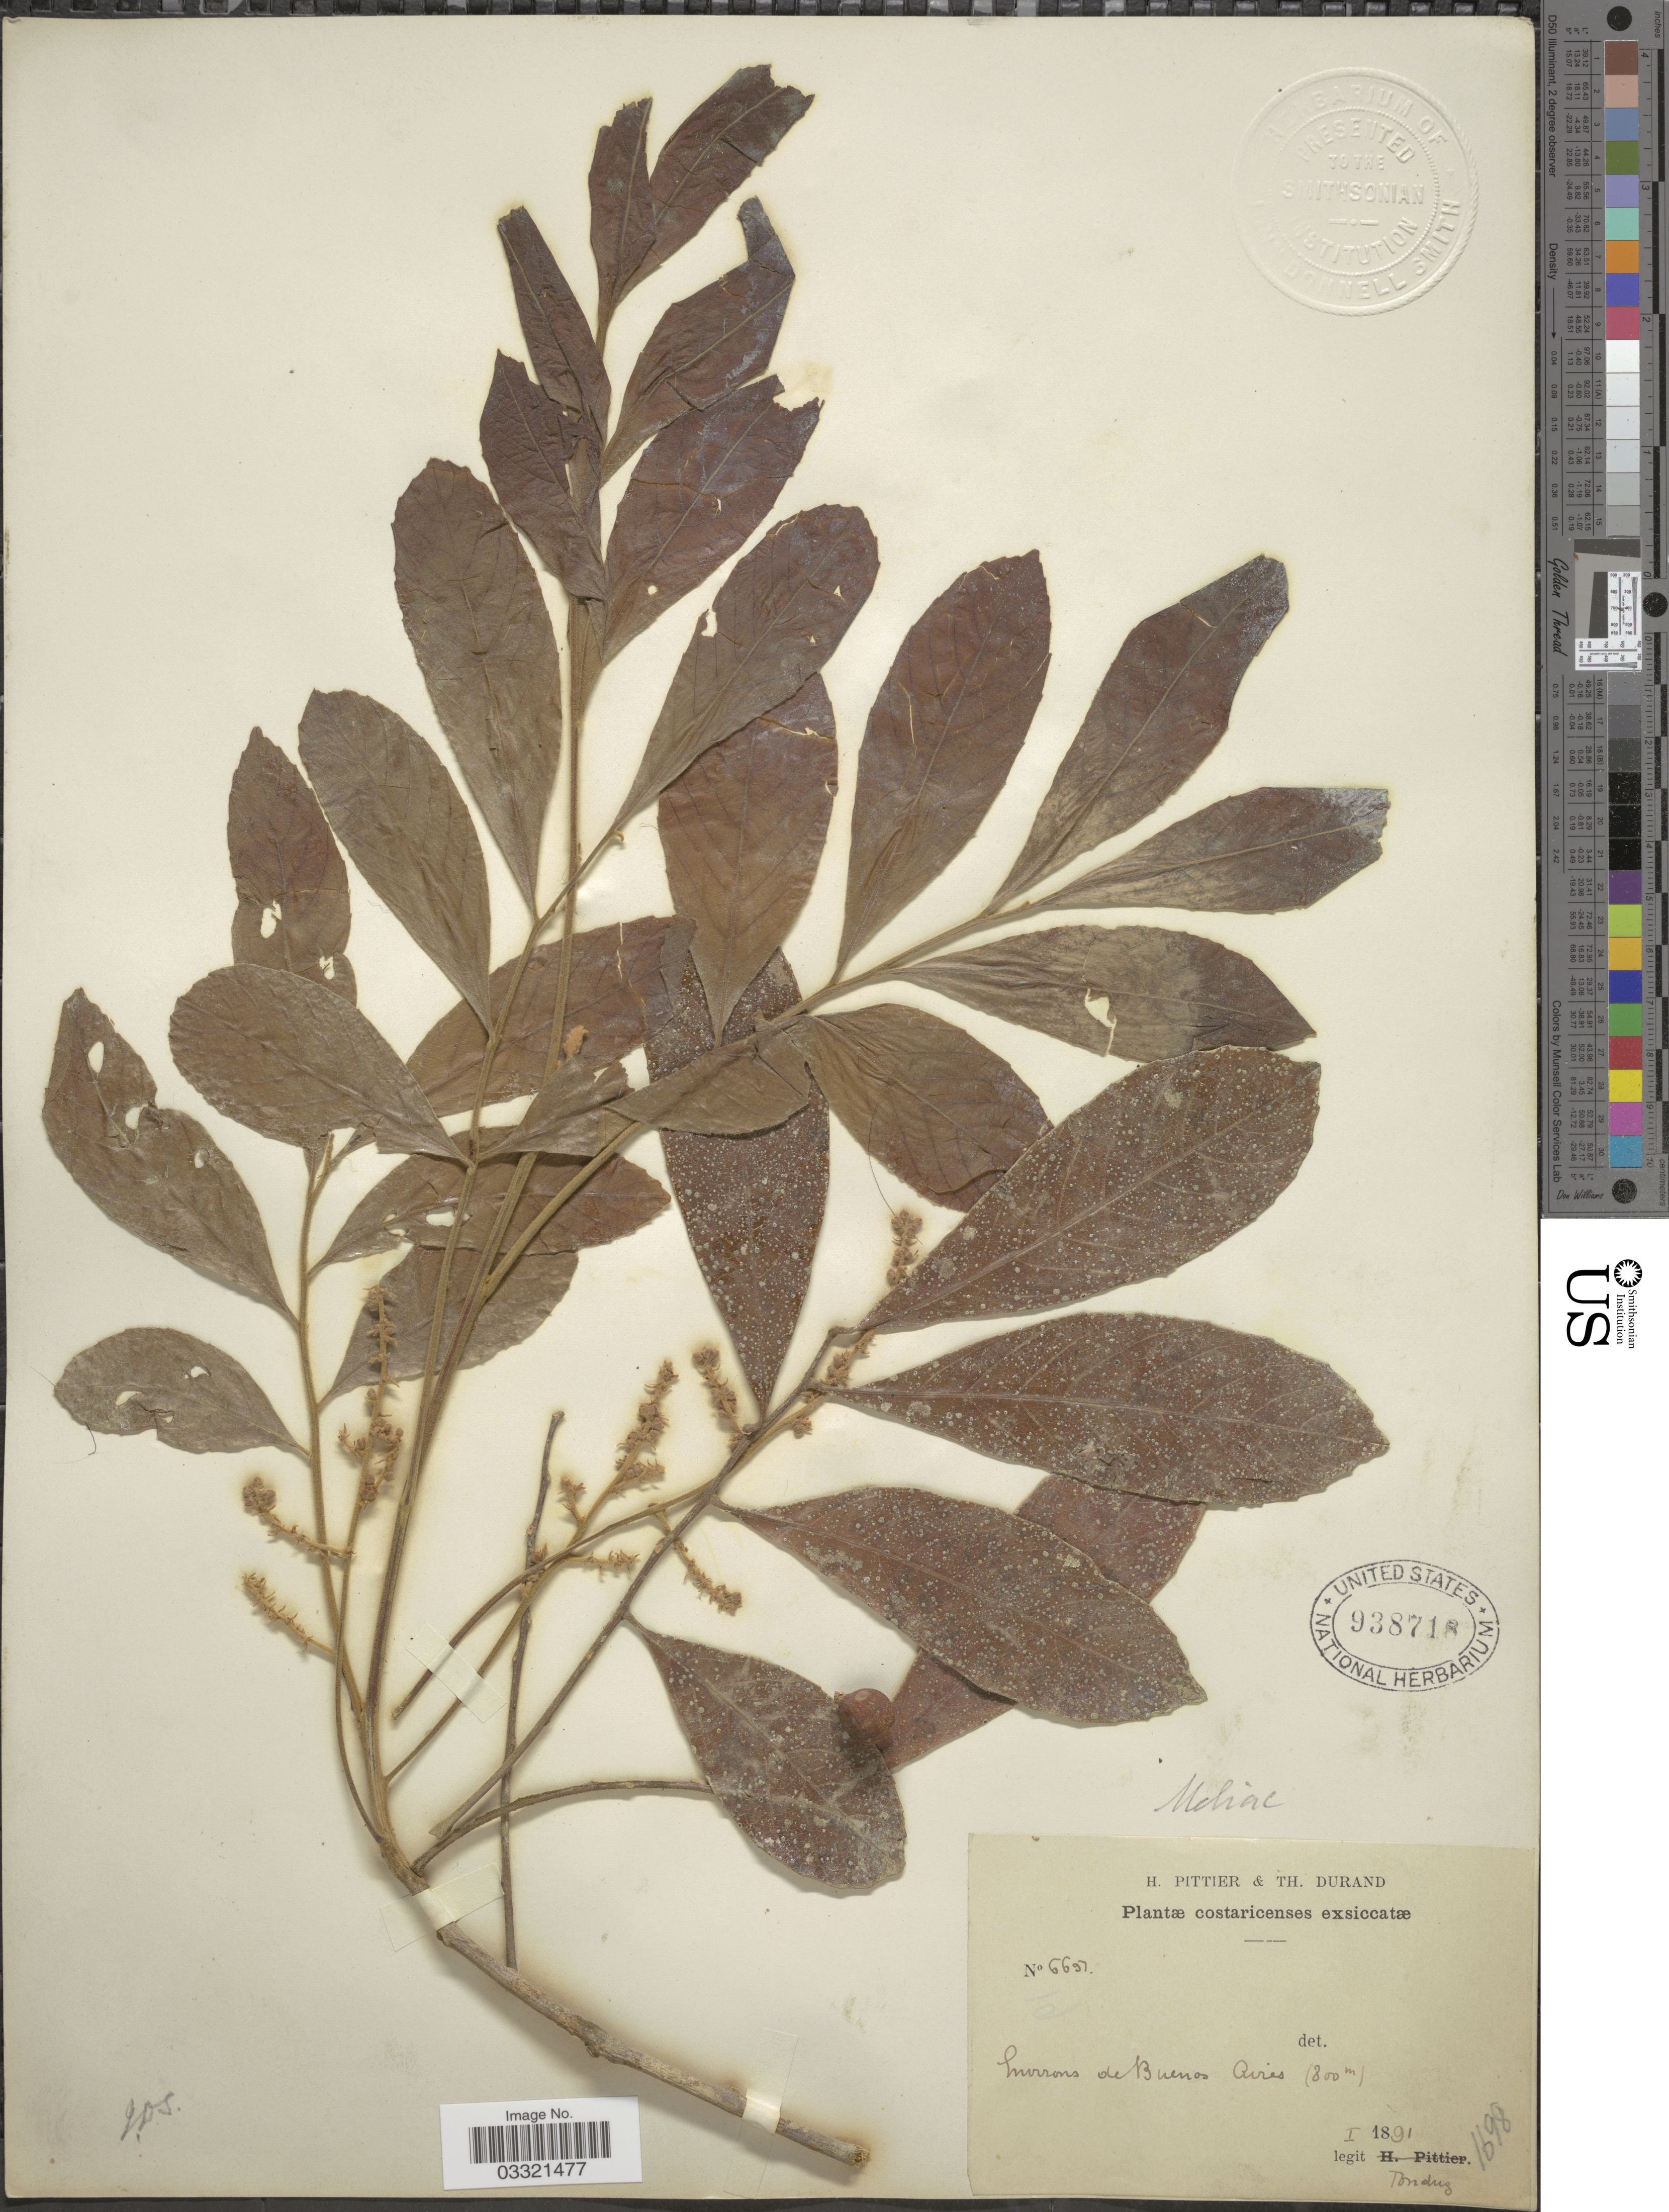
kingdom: Plantae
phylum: Tracheophyta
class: Magnoliopsida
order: Sapindales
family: Meliaceae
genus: Guarea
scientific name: Guarea sp.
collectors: Tonduz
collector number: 6697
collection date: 1891-01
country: Costa Rica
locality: Environs de Buenos Aires.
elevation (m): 800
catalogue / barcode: US 938718